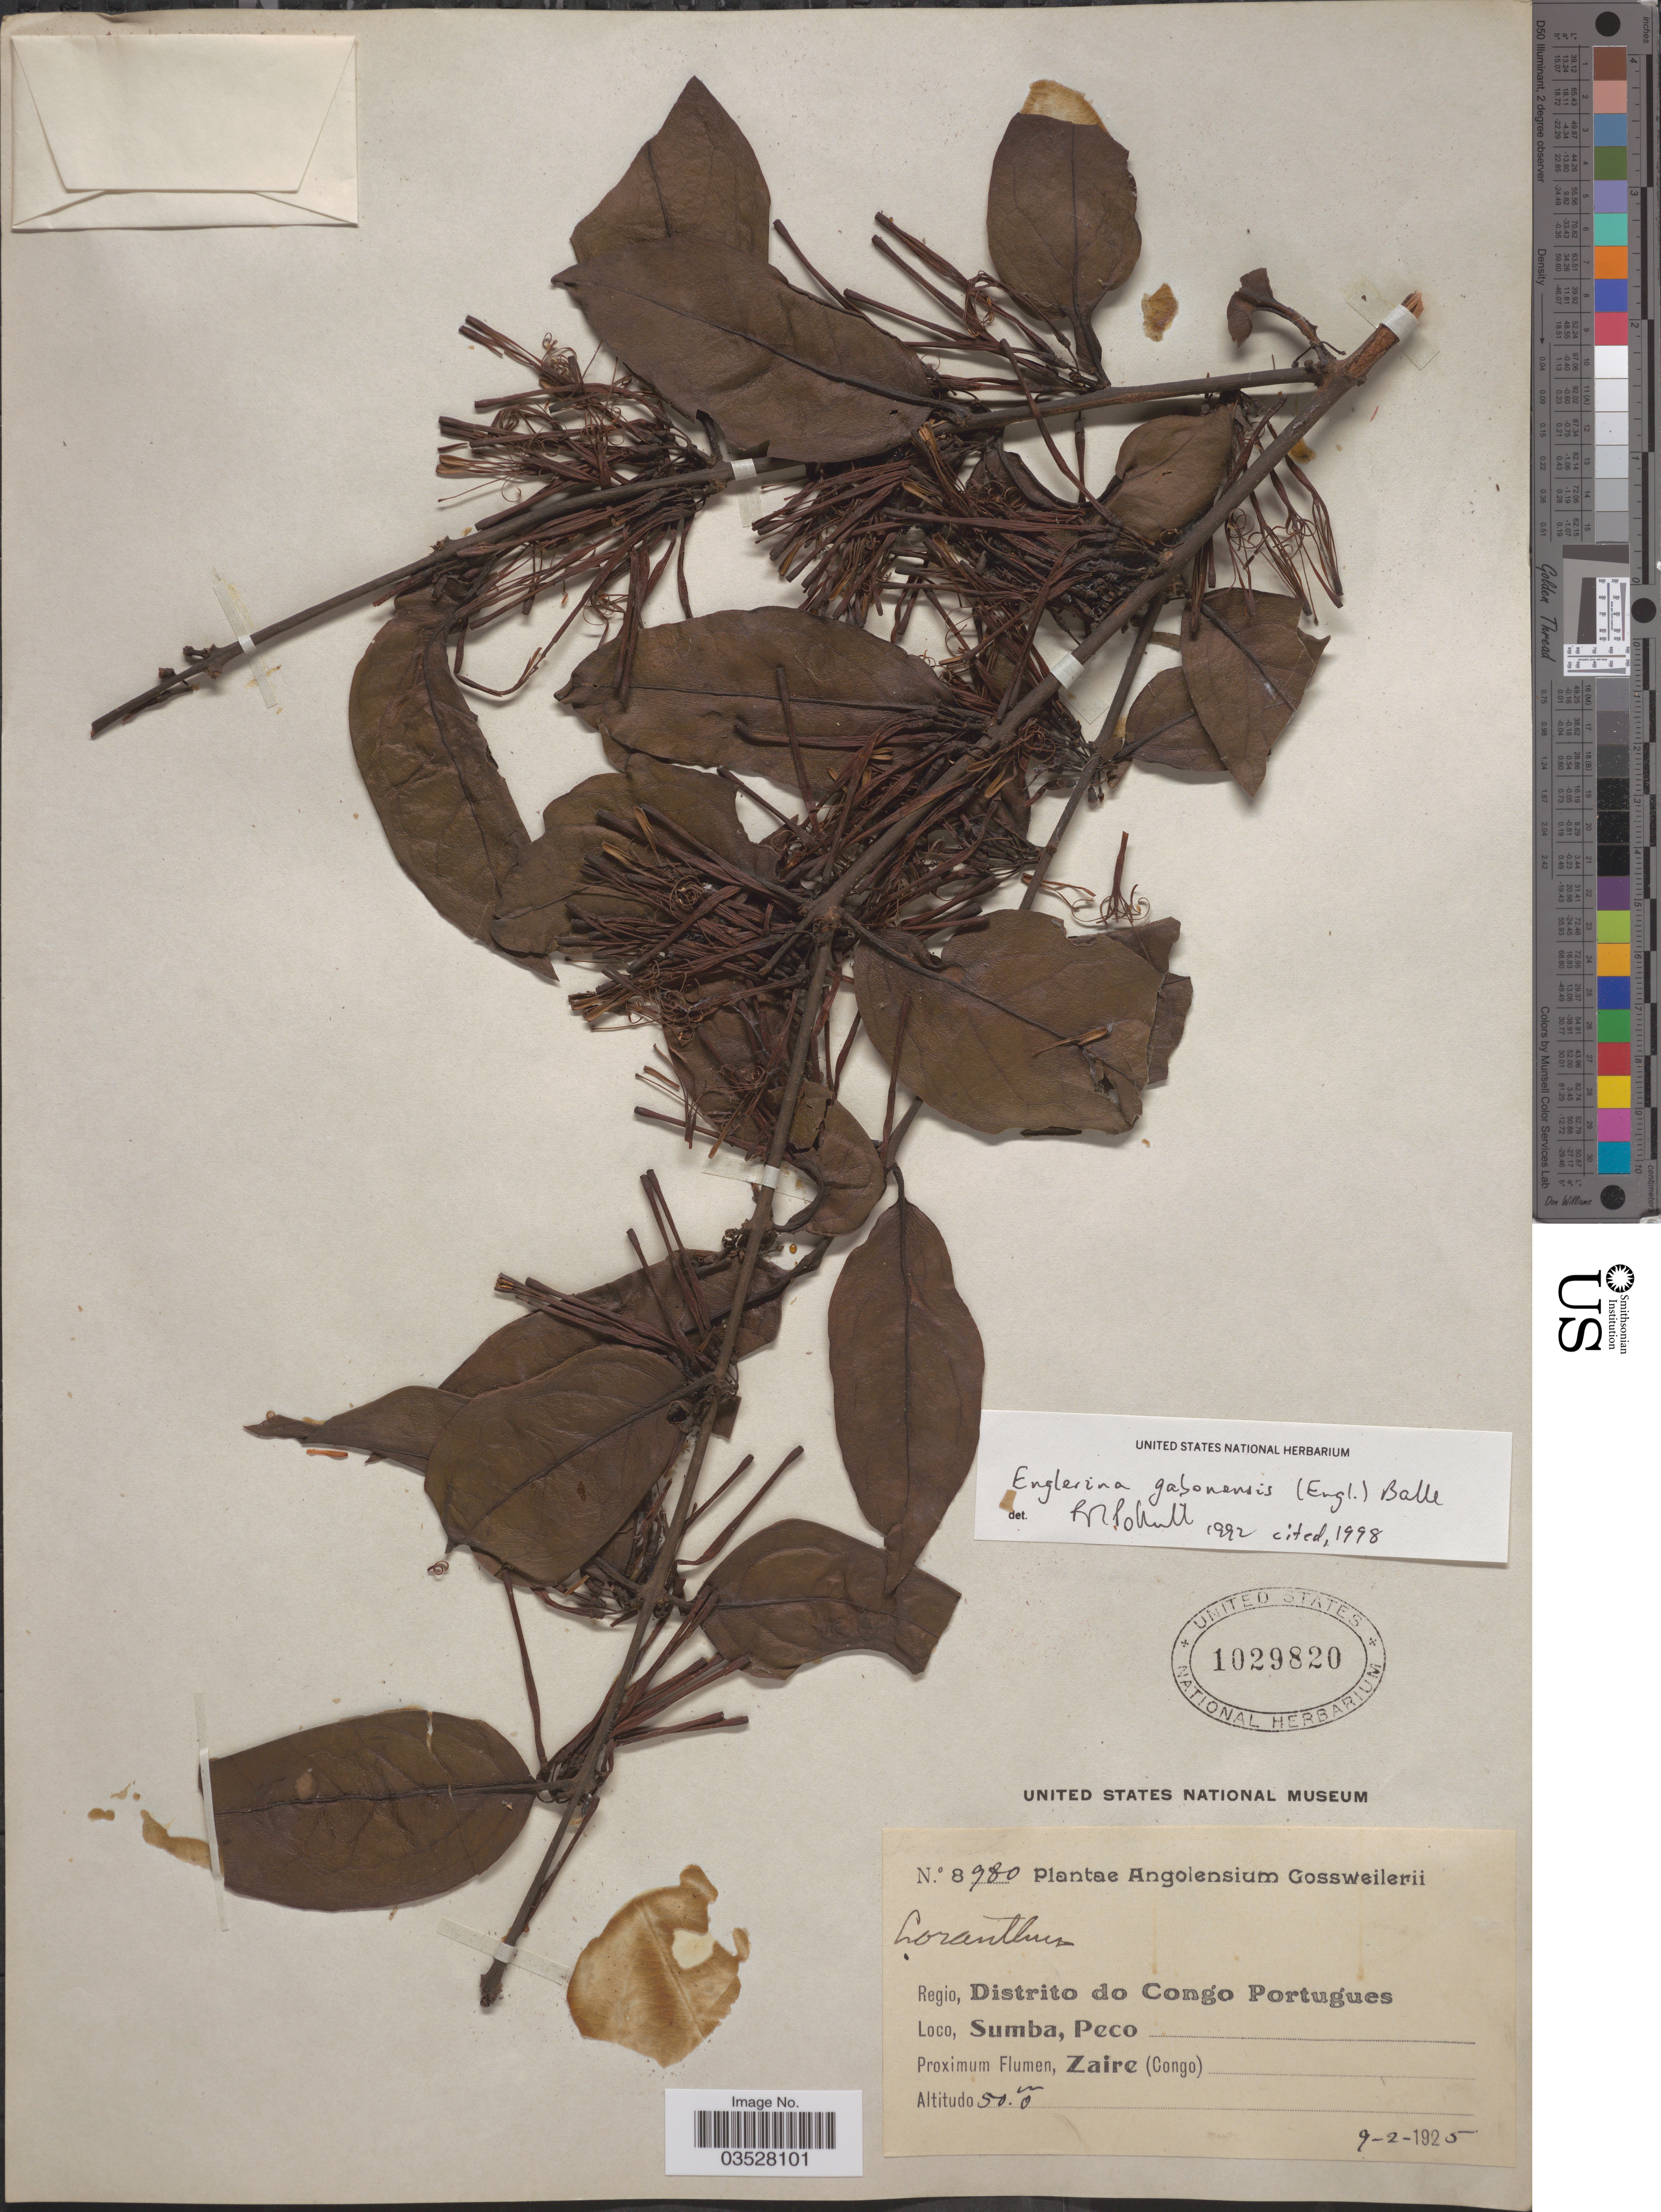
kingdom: Plantae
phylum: Tracheophyta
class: Magnoliopsida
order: Santalales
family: Loranthaceae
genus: Englerina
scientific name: Englerina gabonensis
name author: (Engl.) Balle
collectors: -. Gossweiler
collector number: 8980*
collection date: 1925-02-09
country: Angola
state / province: Zaire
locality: Regio, Distrito do Congo Portugues. Loco, Sumba, Peco. Proximum Flumen, Zaire (Congo).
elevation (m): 500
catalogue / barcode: US 1029820